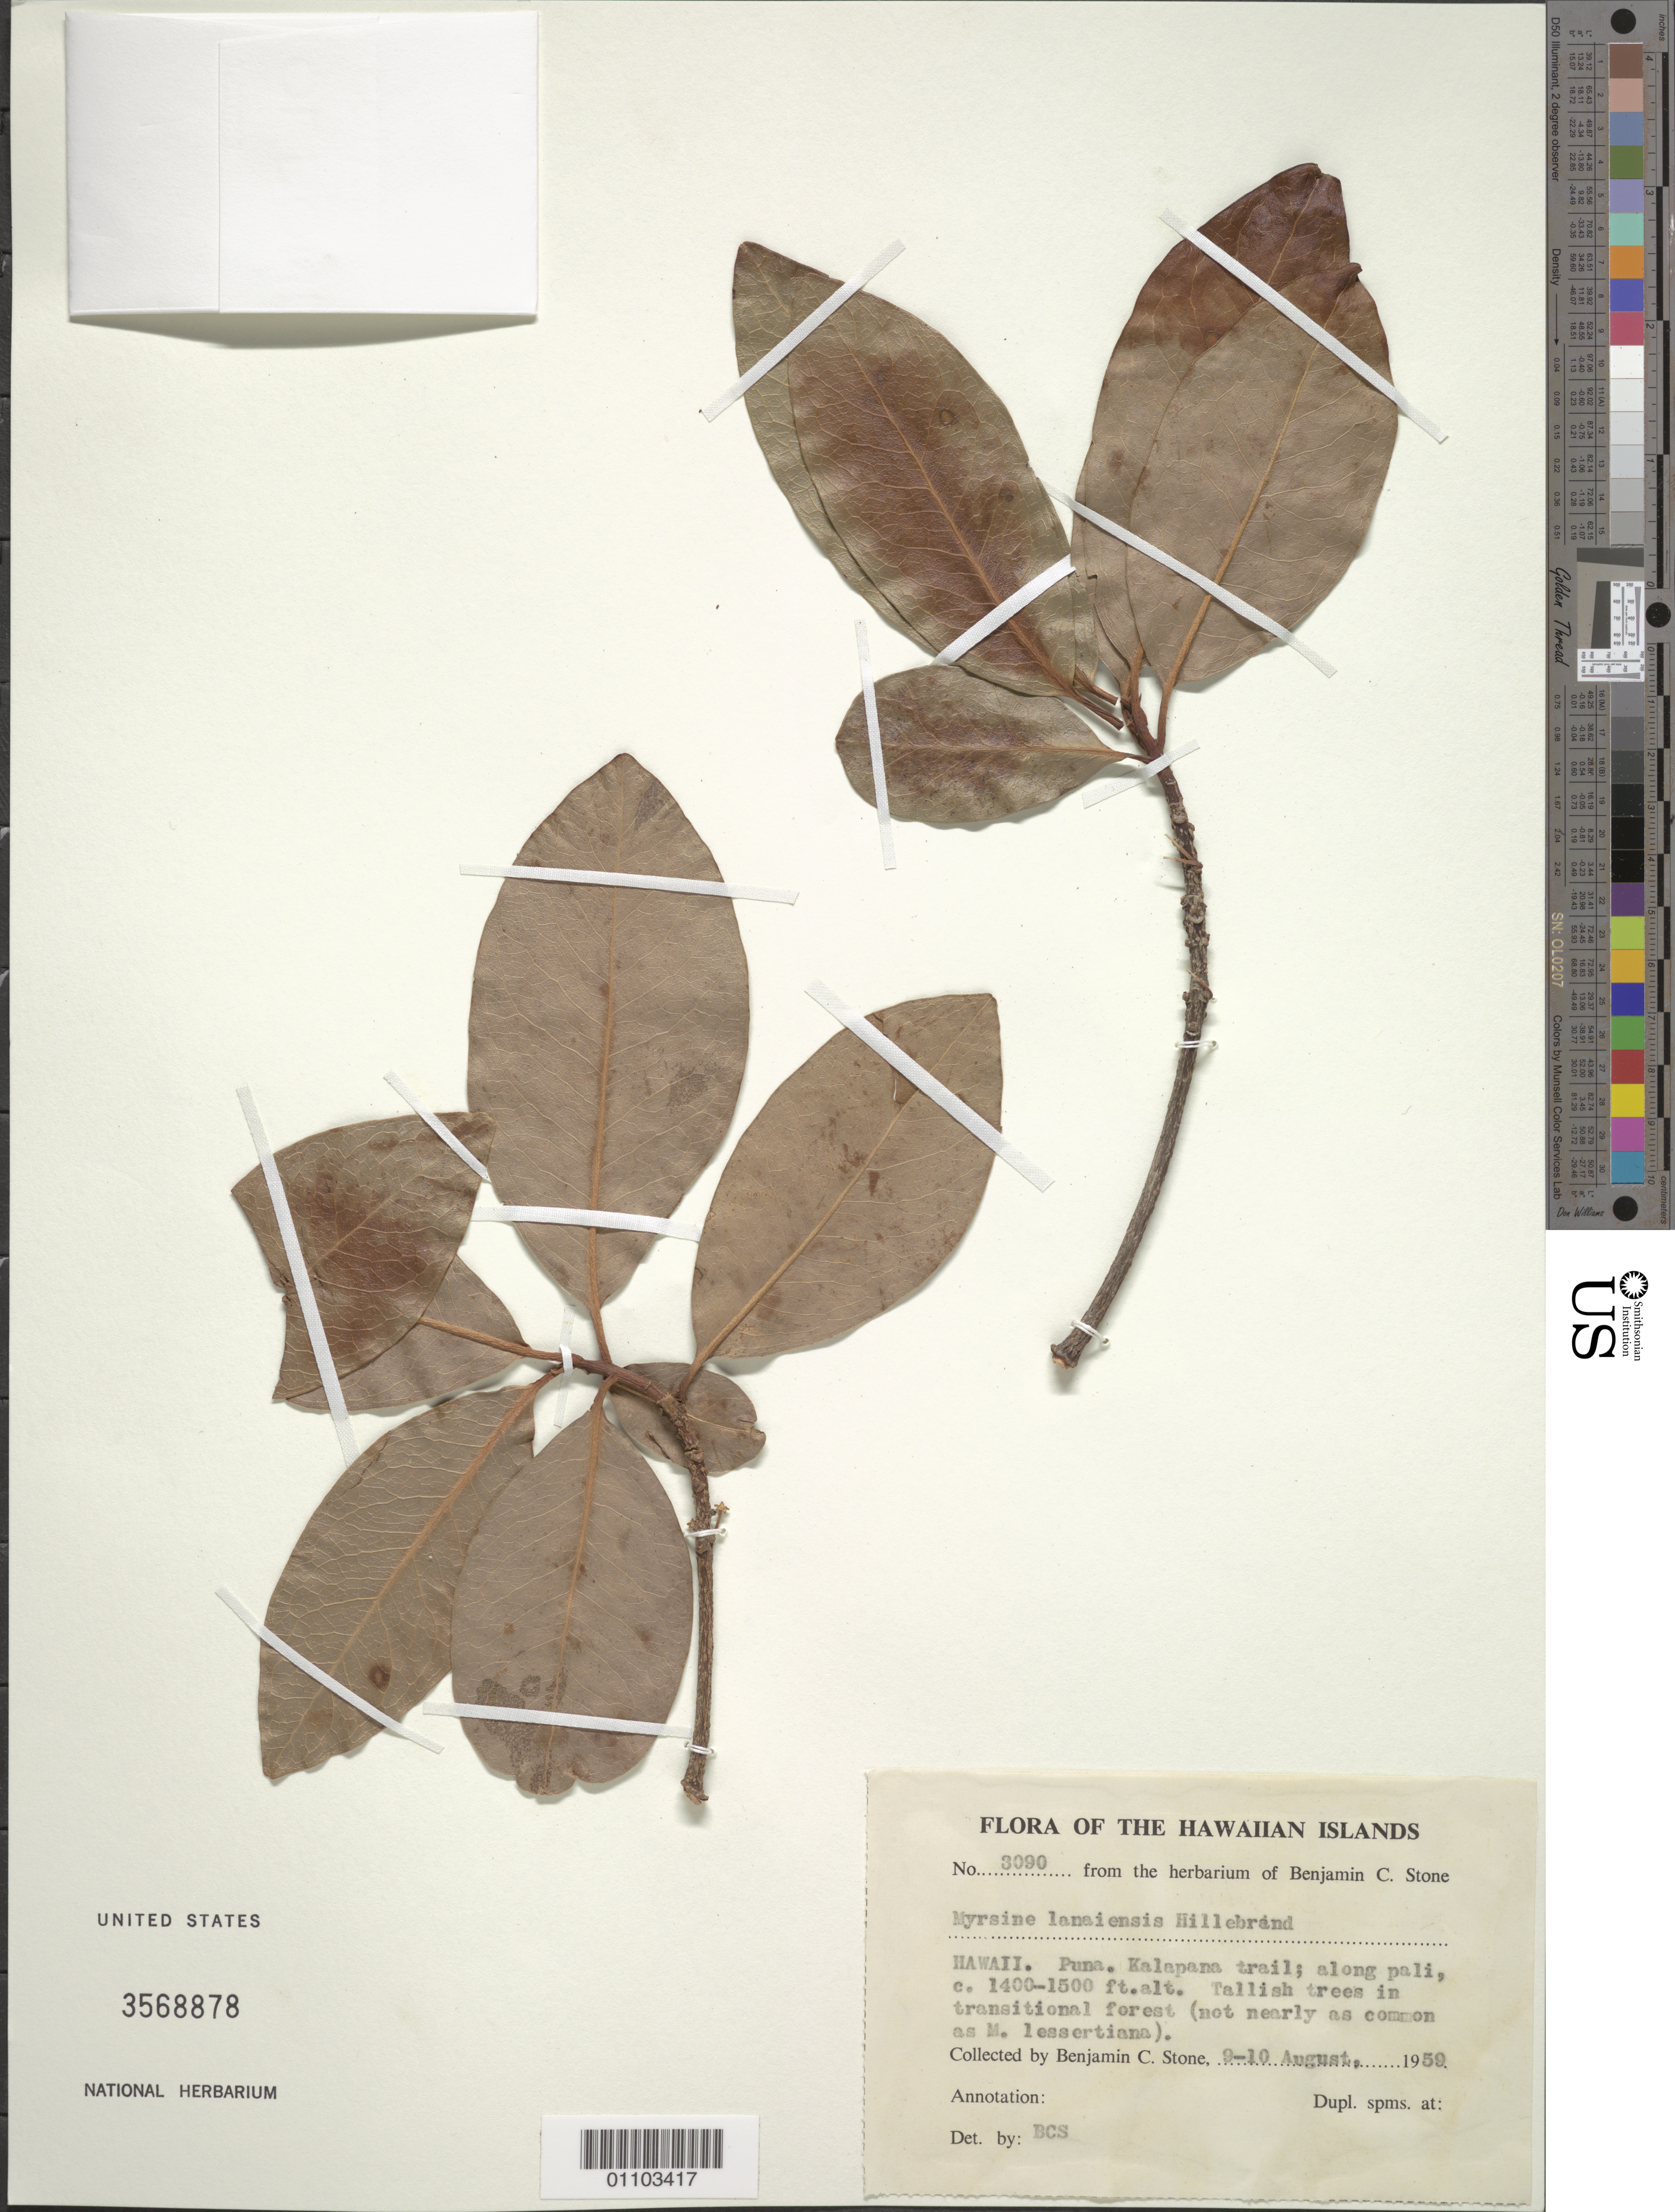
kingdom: Plantae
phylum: Tracheophyta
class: Magnoliopsida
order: Ericales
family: Primulaceae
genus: Myrsine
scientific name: Myrsine lanaiensis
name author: Hillebr.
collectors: B. C. Stone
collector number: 3090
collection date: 1959-08-09,1959-08-10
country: United States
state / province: Hawaii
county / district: Hawaii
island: Hawaii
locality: Puna, Kala puna Trail. Transitional forest.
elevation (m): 427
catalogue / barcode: US 3568878